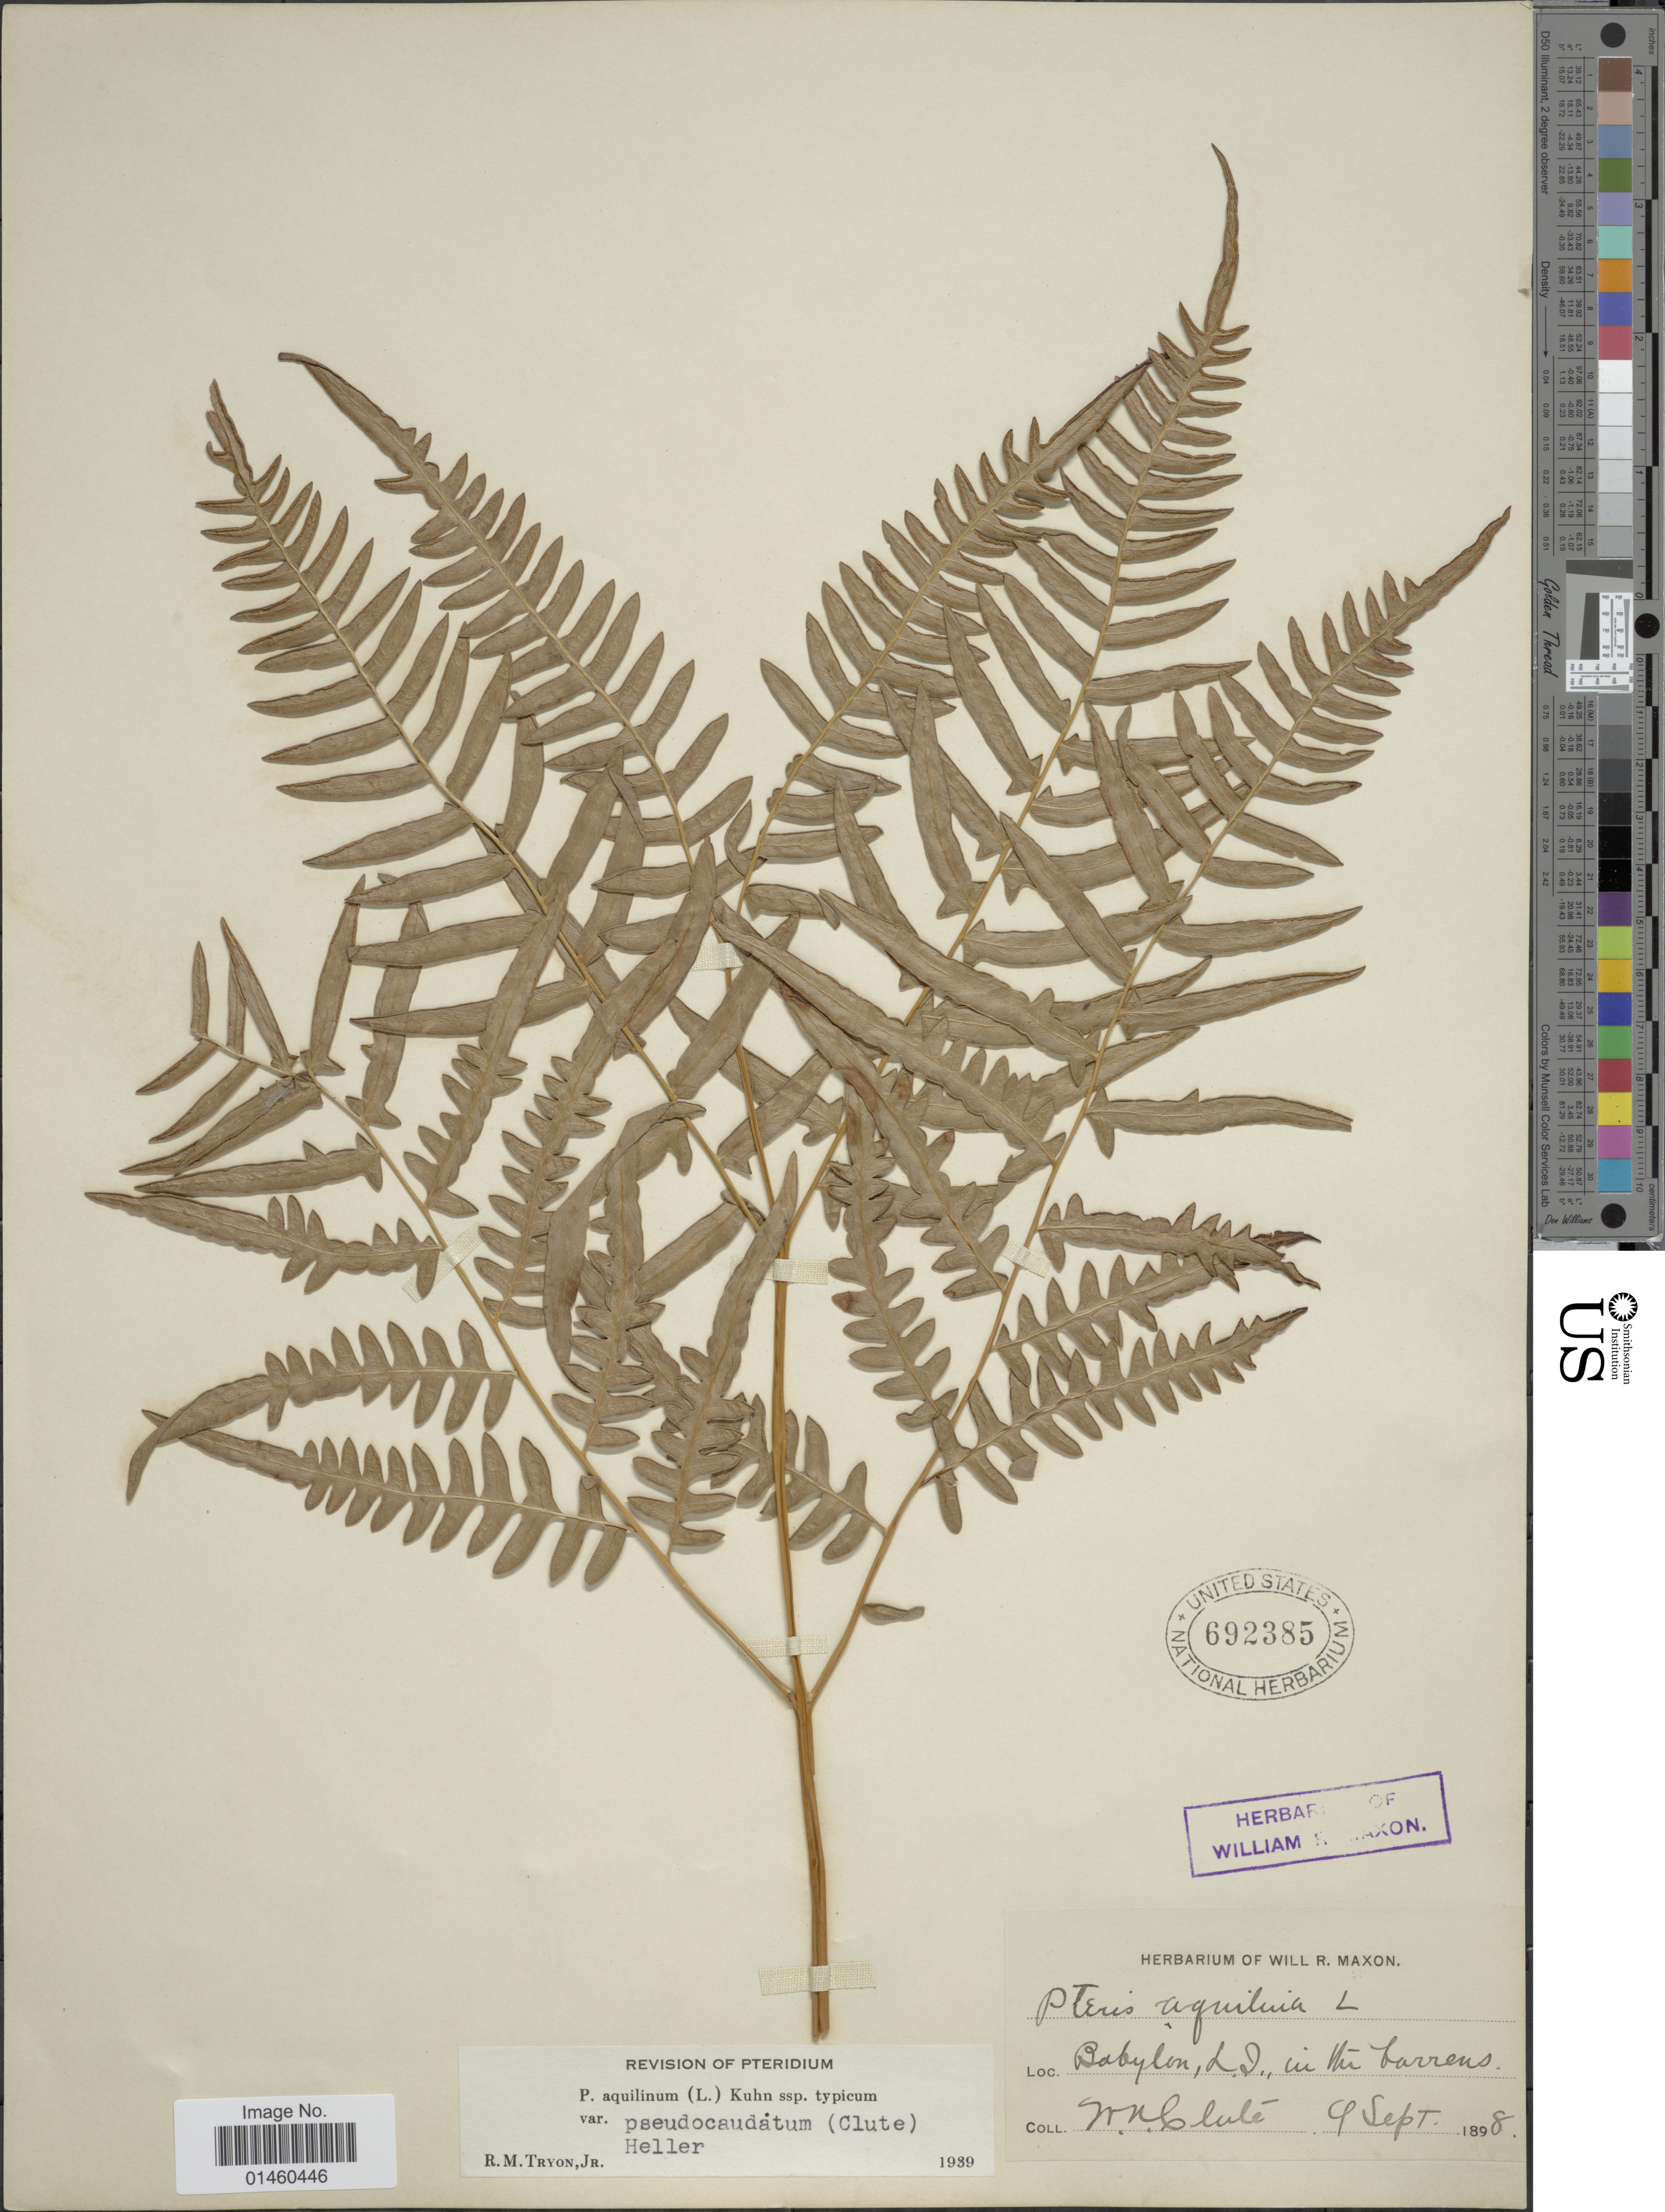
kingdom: Plantae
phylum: Tracheophyta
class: Polypodiopsida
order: Polypodiales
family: Dennstaedtiaceae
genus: Pteridium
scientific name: Pteridium aquilinum var. pseudocaudatum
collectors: W. N. Clute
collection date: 1898-09-09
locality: Babylon, L.D., in Nu barrens. [interpreted]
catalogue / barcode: US 692385